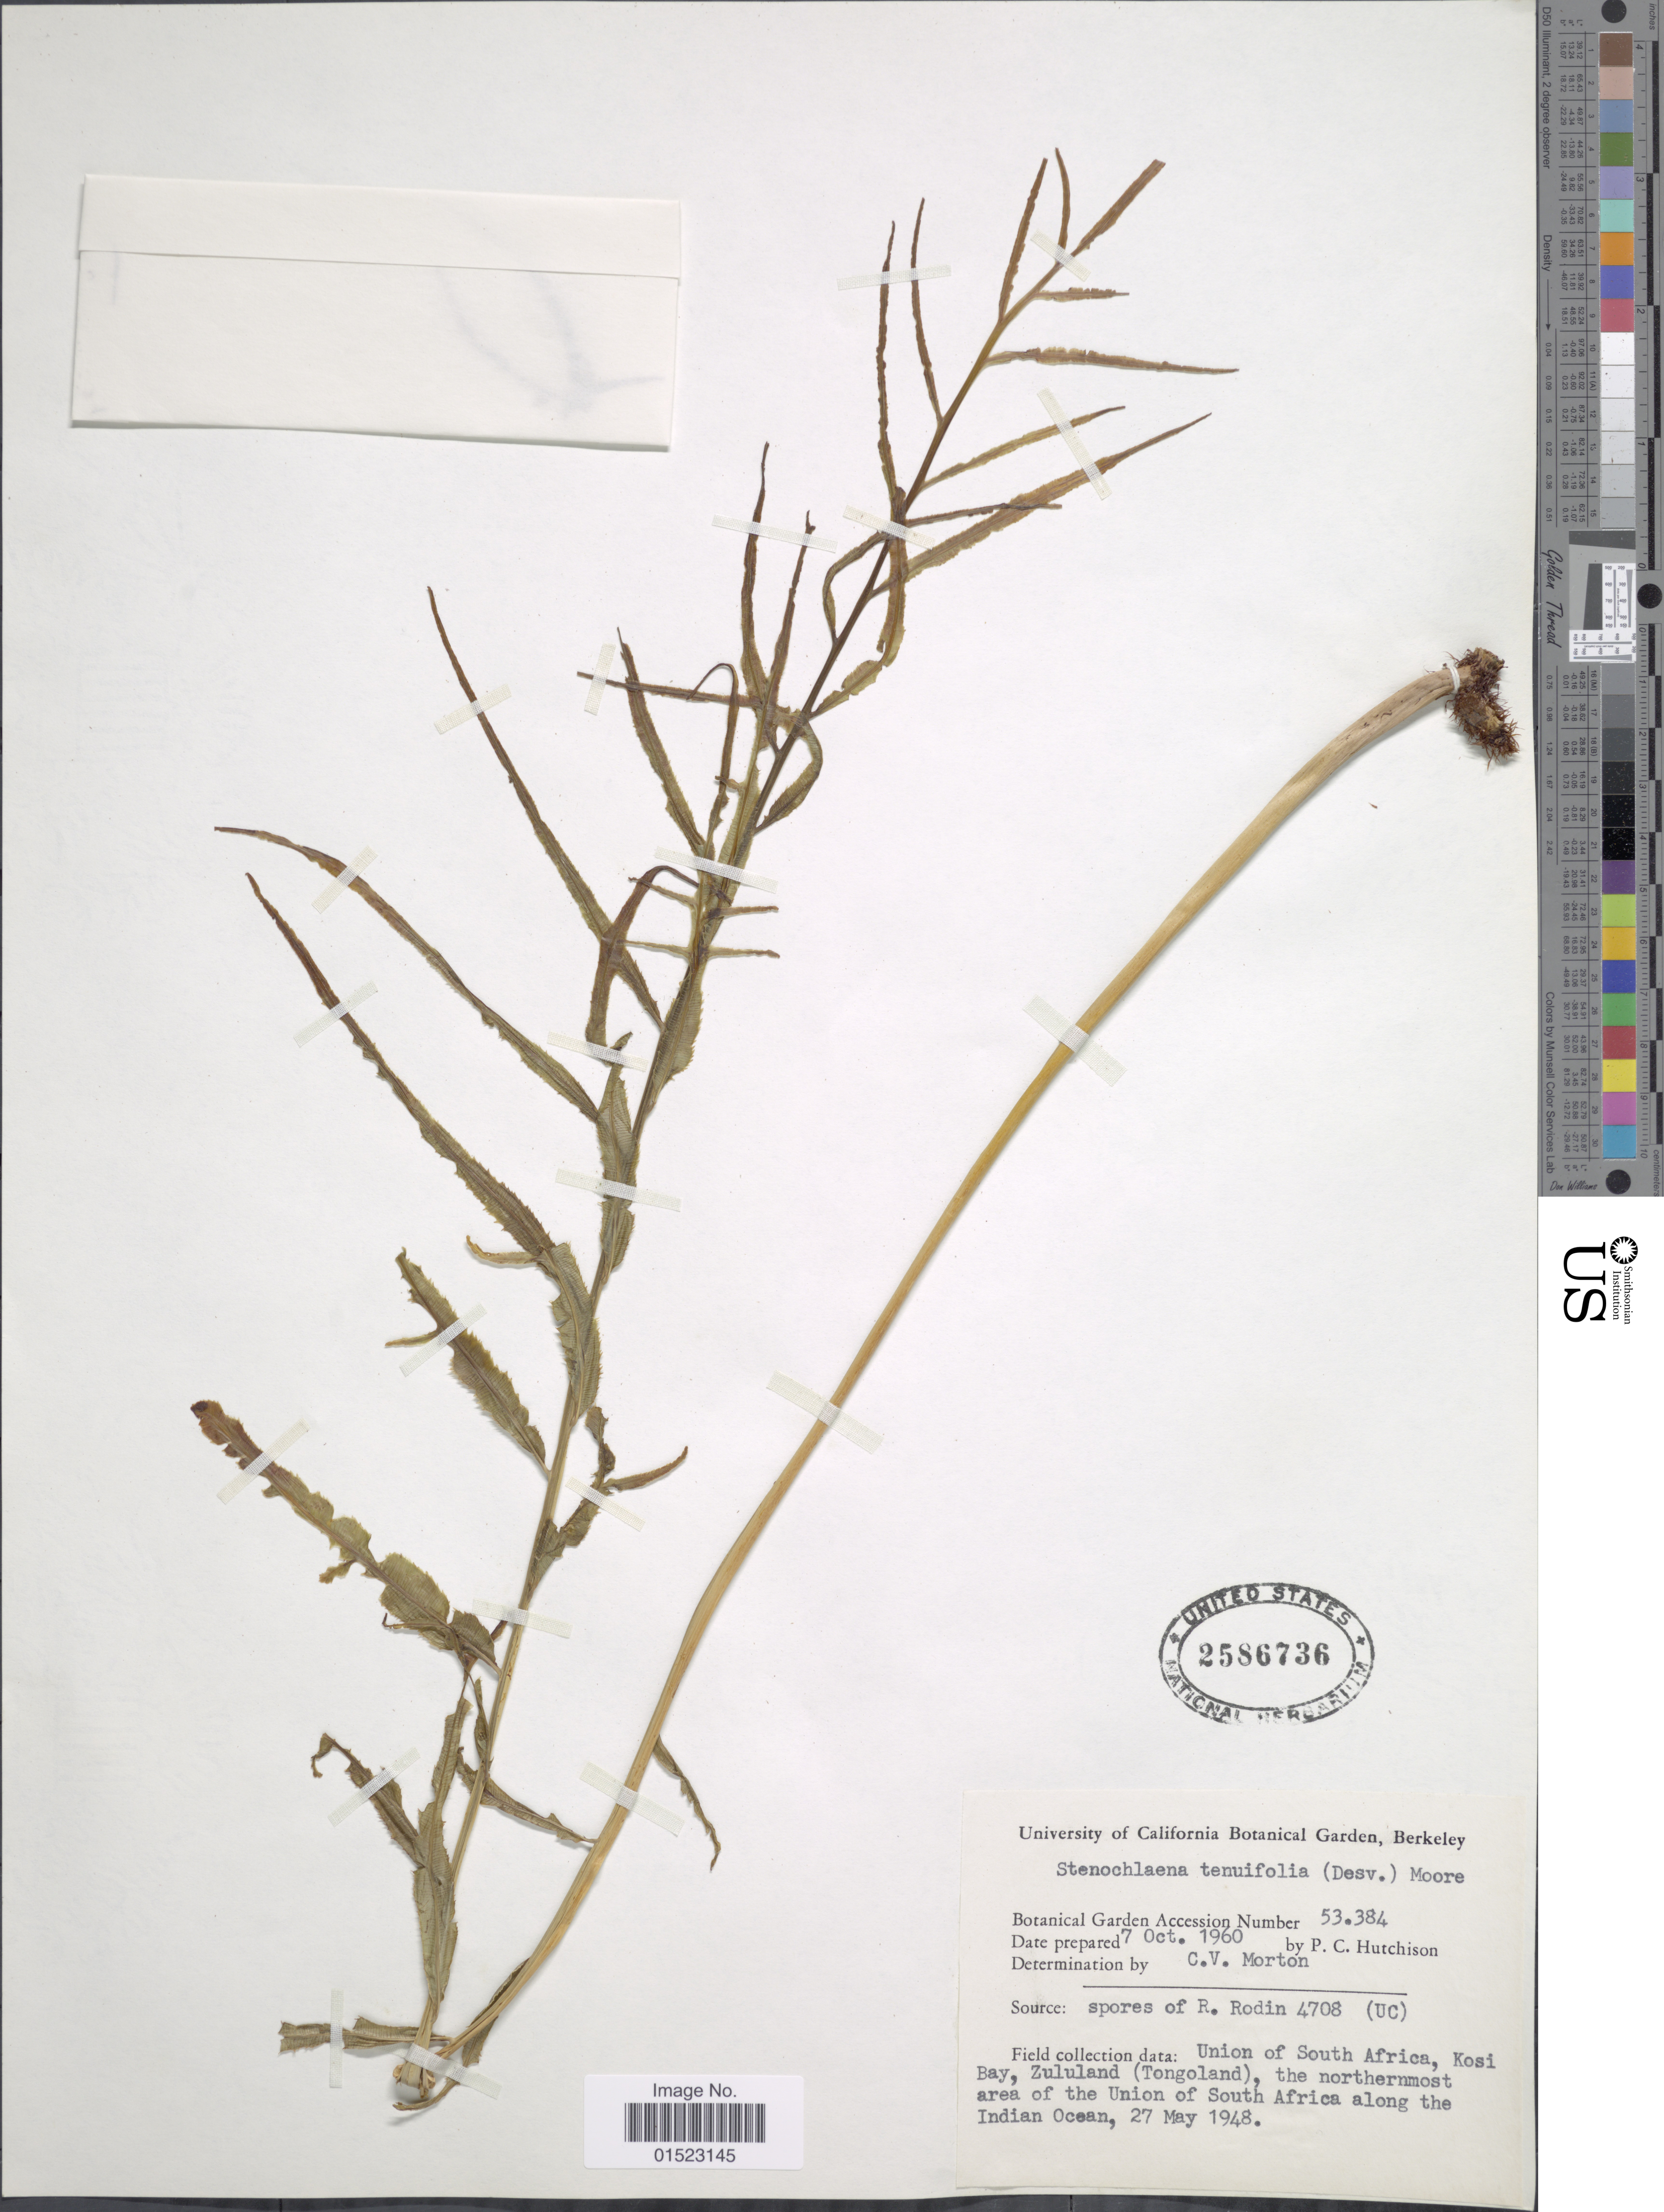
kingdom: Plantae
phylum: Tracheophyta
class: Polypodiopsida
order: Polypodiales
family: Blechnaceae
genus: Stenochlaena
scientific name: Stenochlaena tenuifolia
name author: (Desv.) T. Moore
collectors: P. C. Hutchison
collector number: Botanical Garden Number 53384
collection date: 1960-10-07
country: South Africa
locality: Union of South Africa, Kosi Bay, Zululand (Tongoland), the northernmost area of the Union of South Afrca along the Indian Ocean, Source: spores of R. Rodin 4708 (UC)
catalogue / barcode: US 2586736